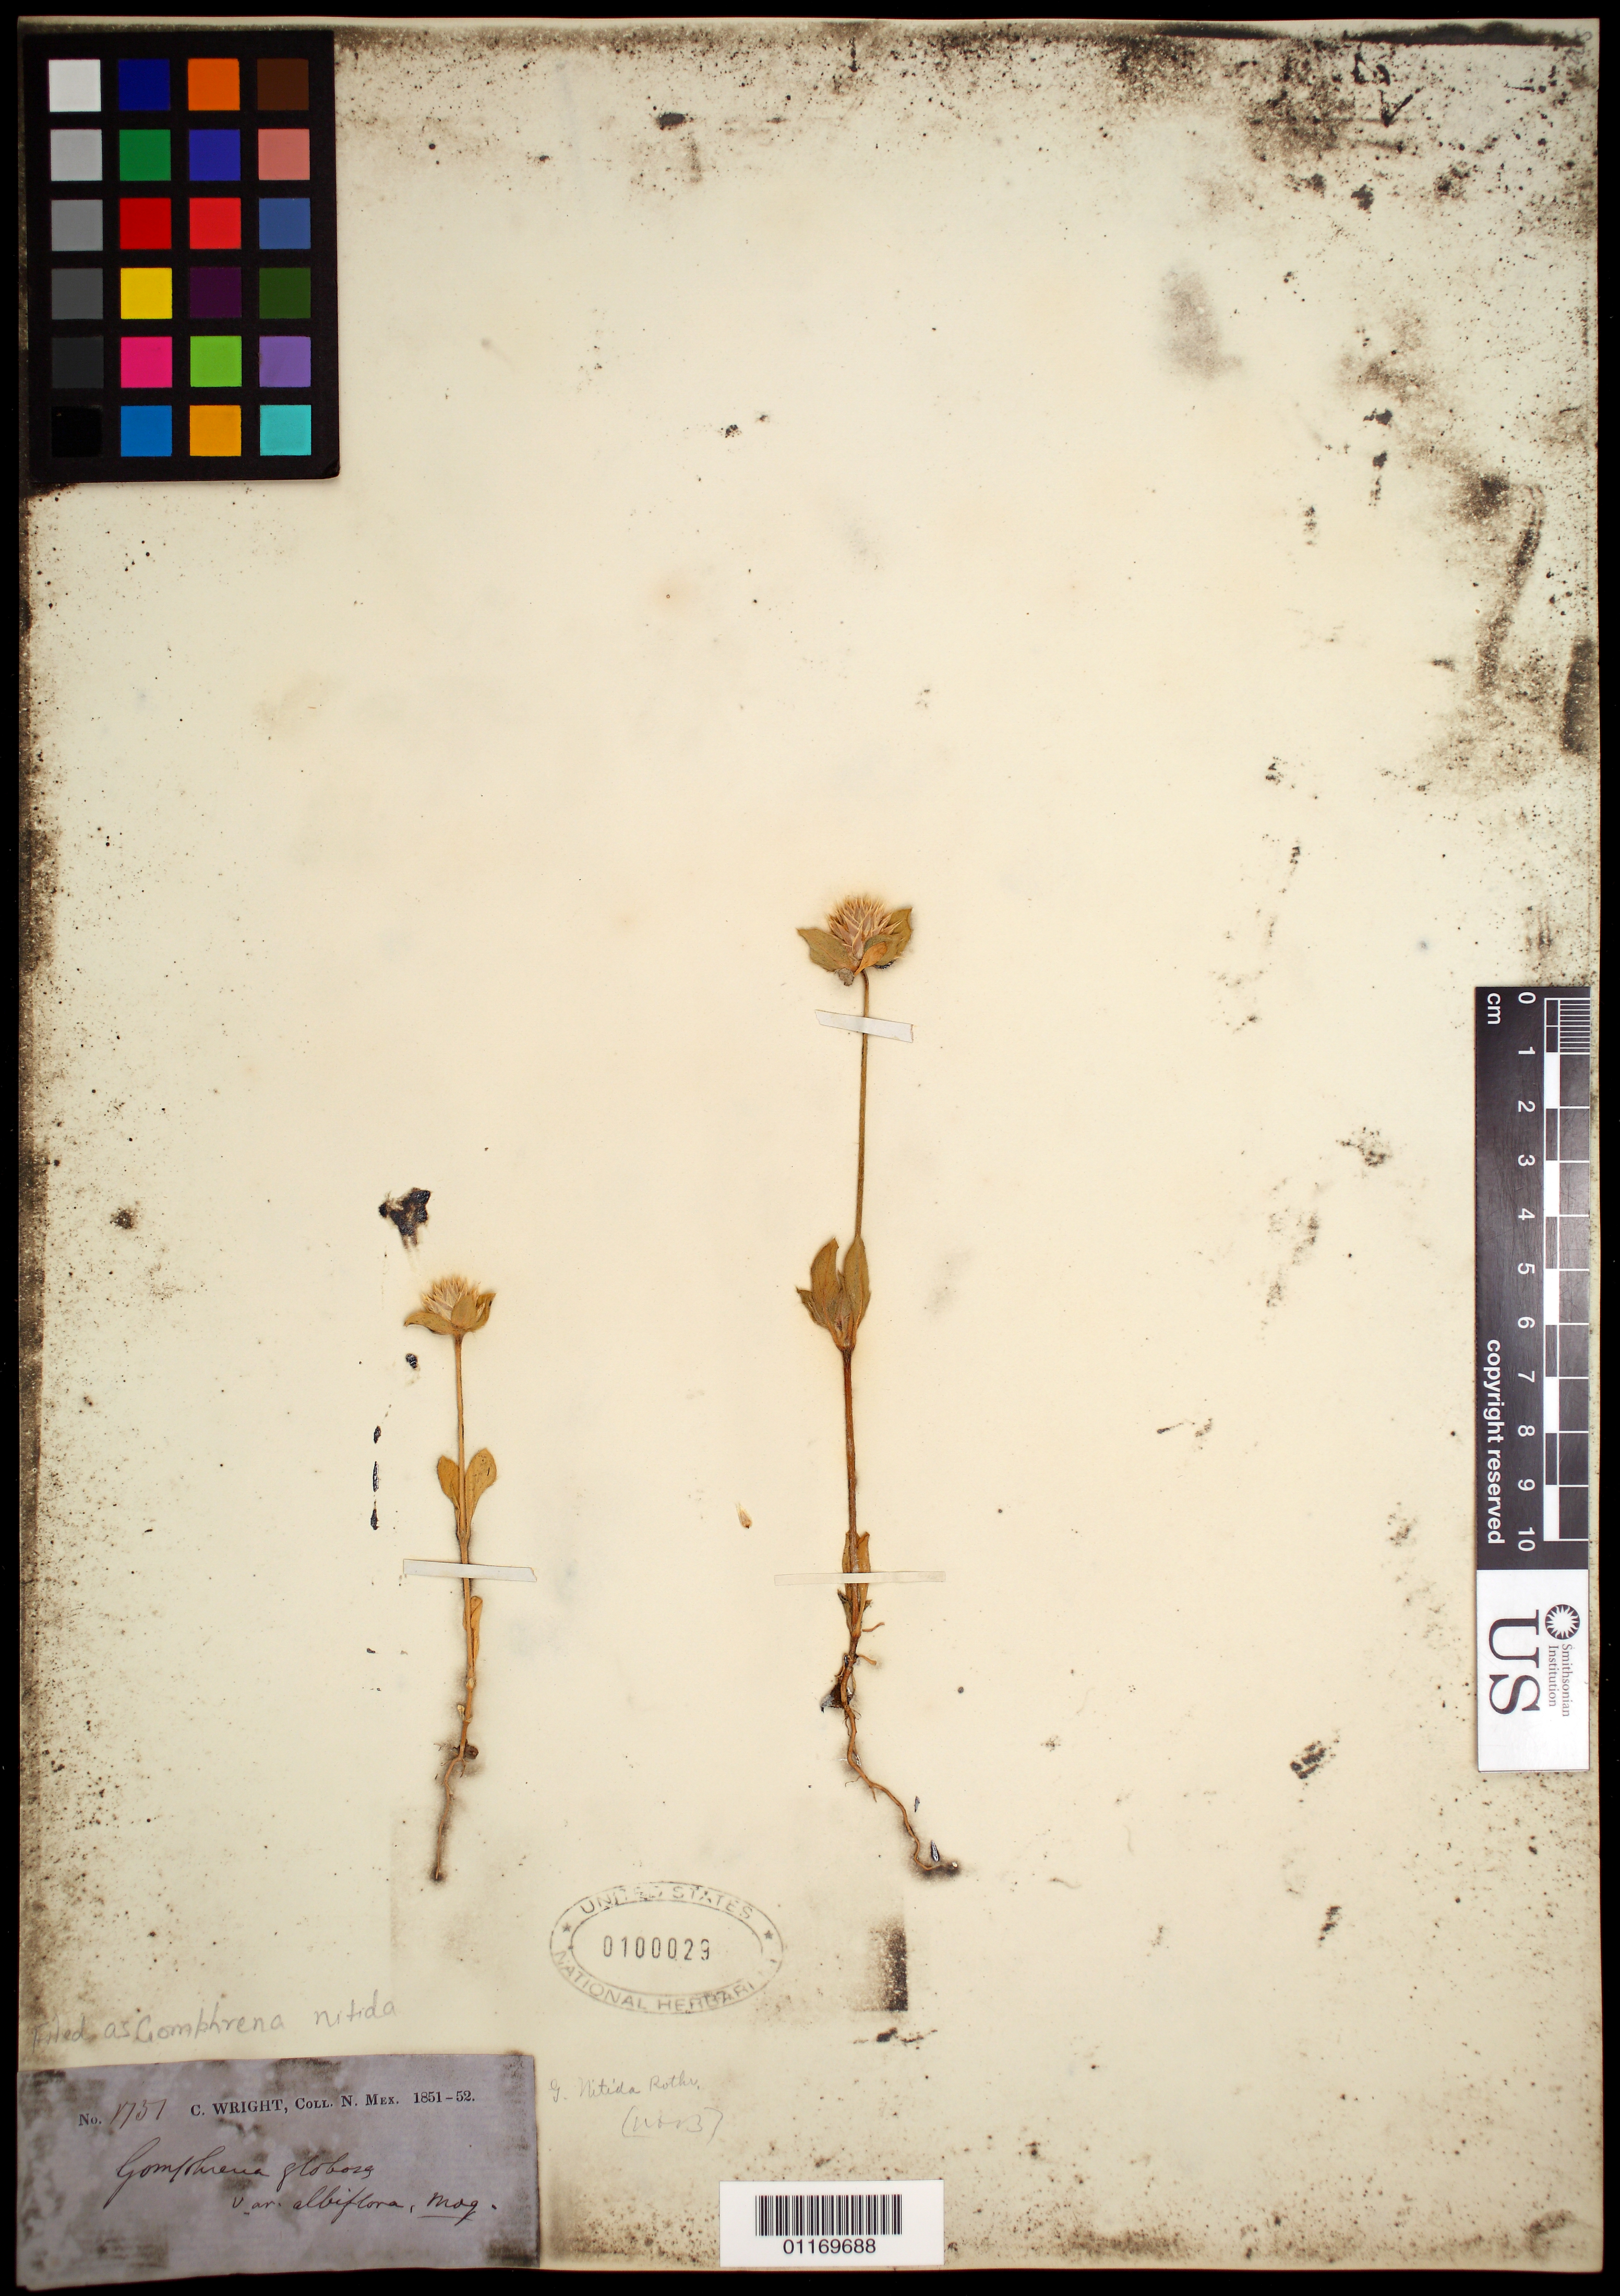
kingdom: Plantae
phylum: Tracheophyta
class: Magnoliopsida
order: Caryophyllales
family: Amaranthaceae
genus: Gomphrena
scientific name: Gomphrena nitida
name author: Rothr. in G.M. Wheeler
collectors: C. Wright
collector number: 1751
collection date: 1851/1852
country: United States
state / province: New Mexico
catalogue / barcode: US 100029